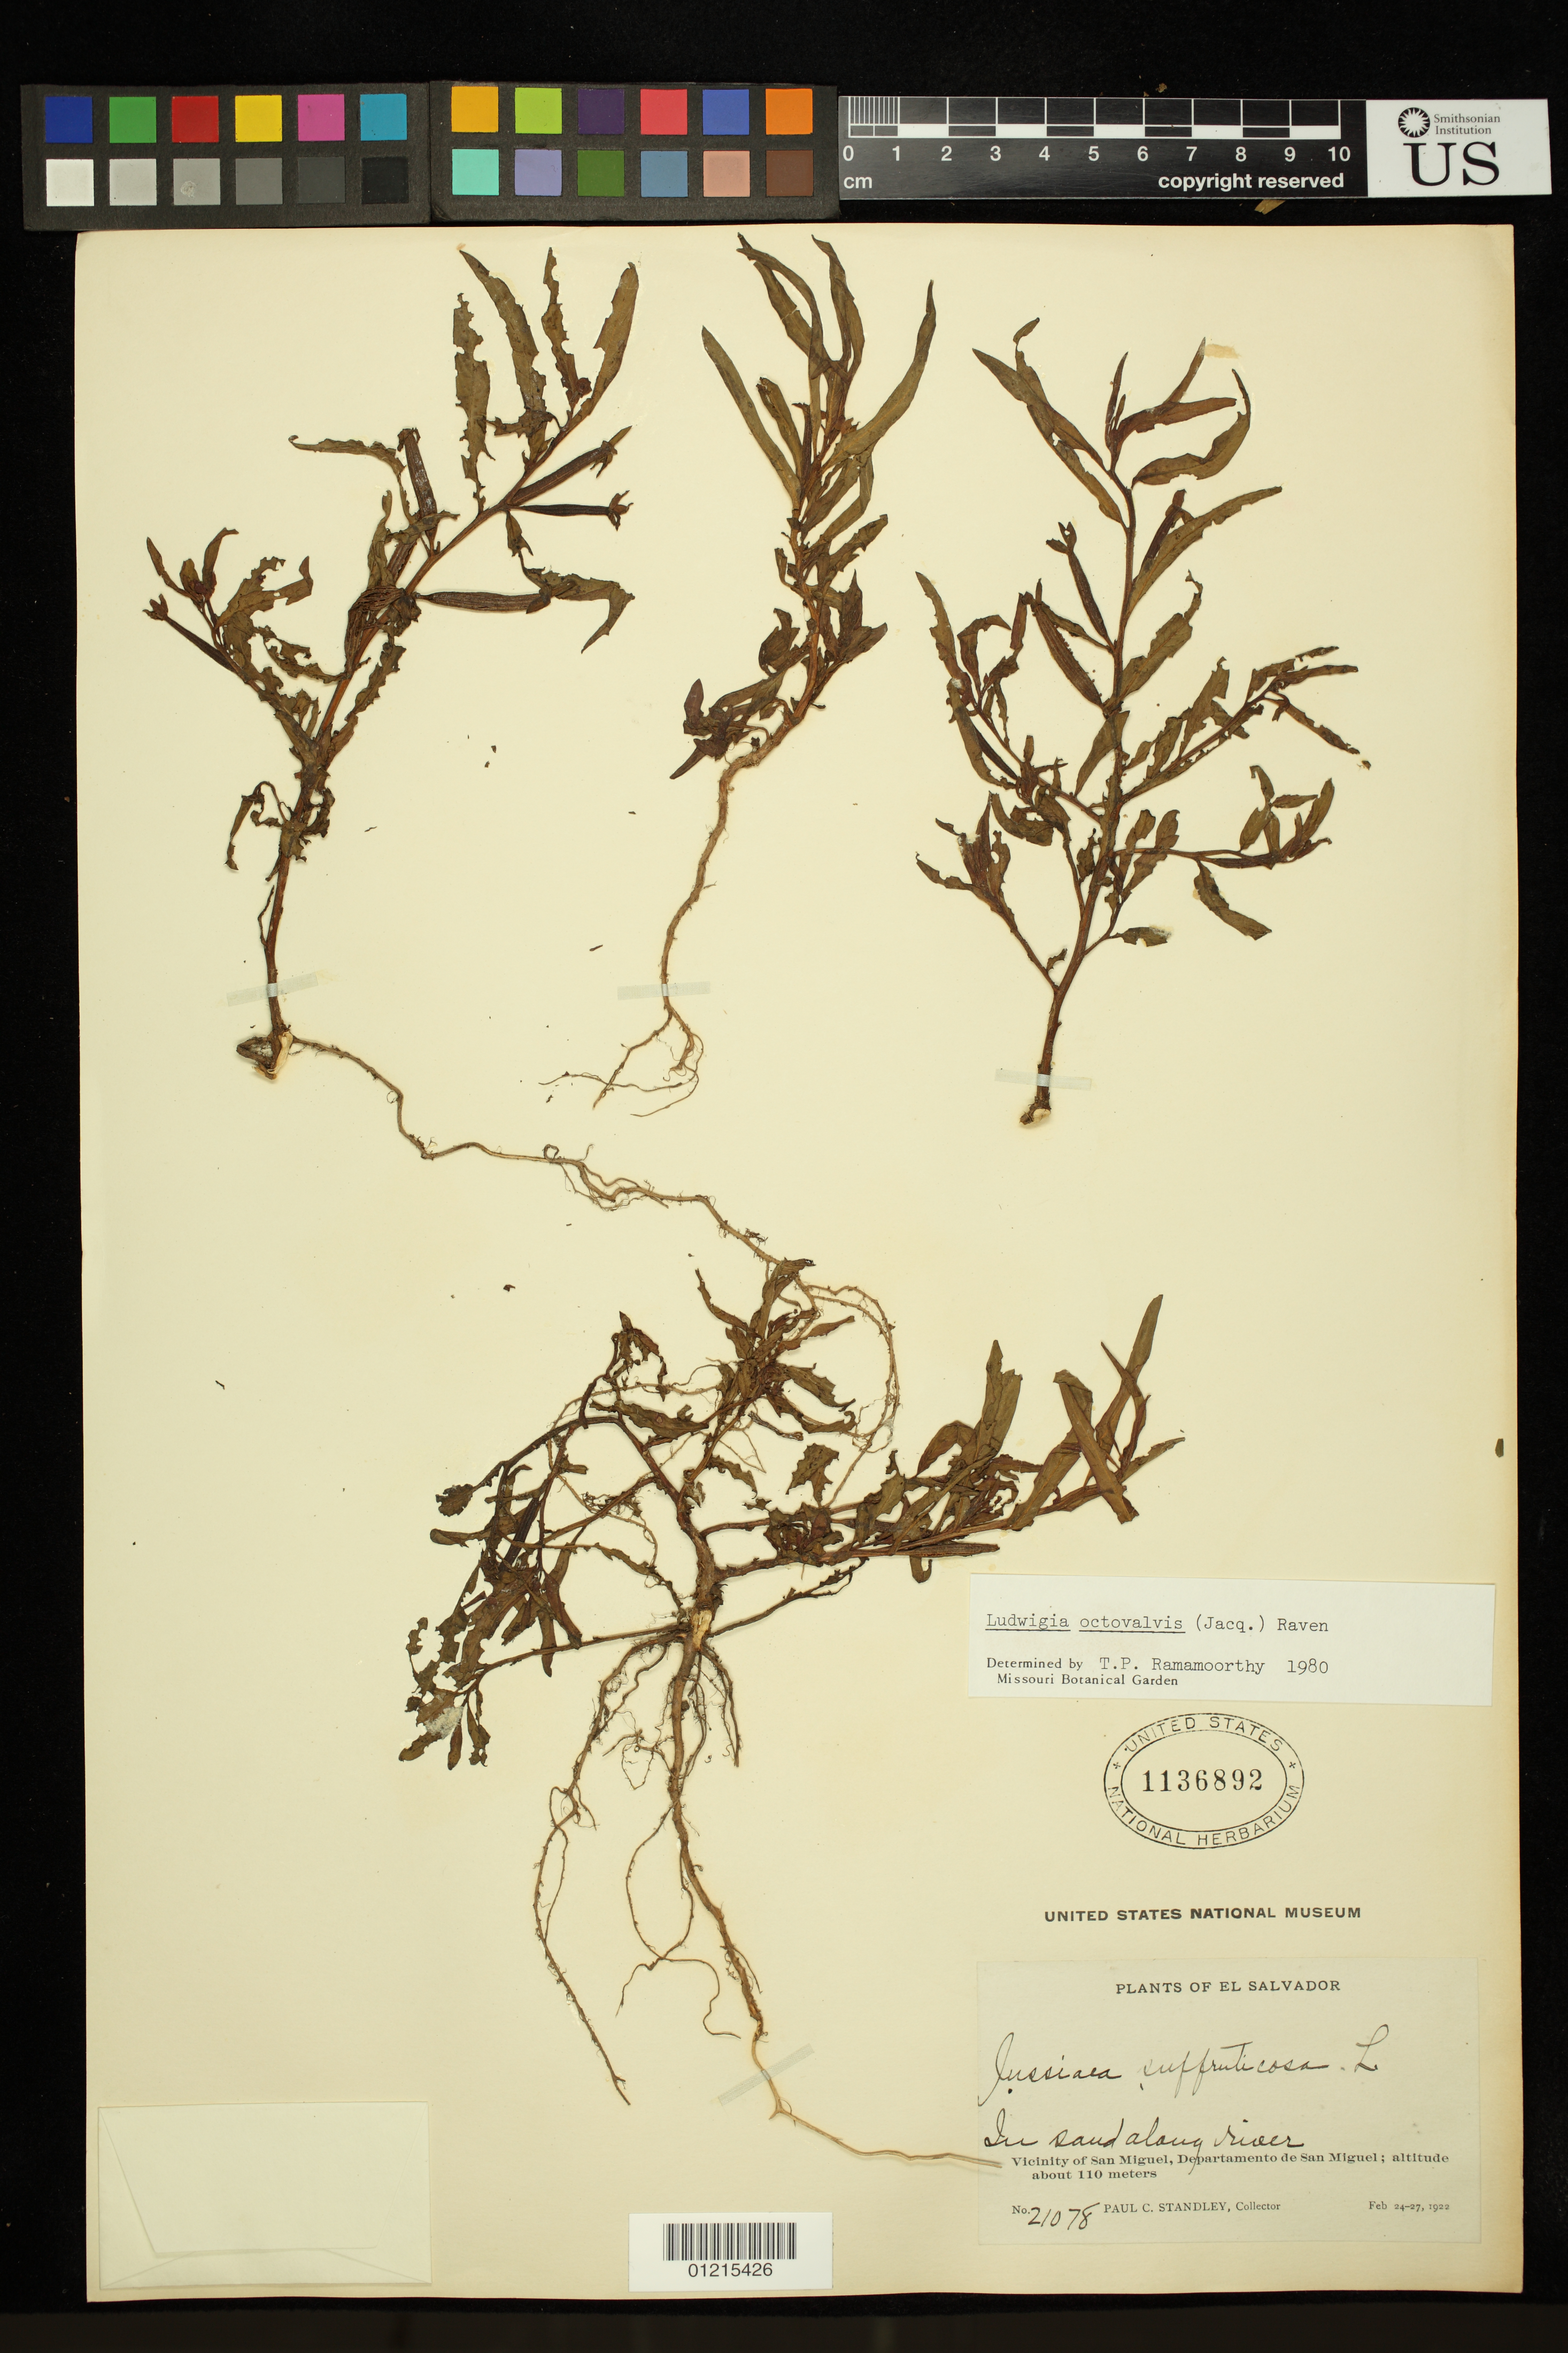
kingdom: Plantae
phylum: Tracheophyta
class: Magnoliopsida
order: Myrtales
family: Onagraceae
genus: Ludwigia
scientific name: Ludwigia octovalvis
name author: (Jacq.) P.H. Raven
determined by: Ramamoorthy, T. P.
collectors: P. C. Standley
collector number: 21078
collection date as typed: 24 Feb 1922 to 27 Feb 1922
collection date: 1922-02-24/1922-02-27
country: El Salvador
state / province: San Miguel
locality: Vicinity of San Miguel.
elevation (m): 110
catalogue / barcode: US 1136892